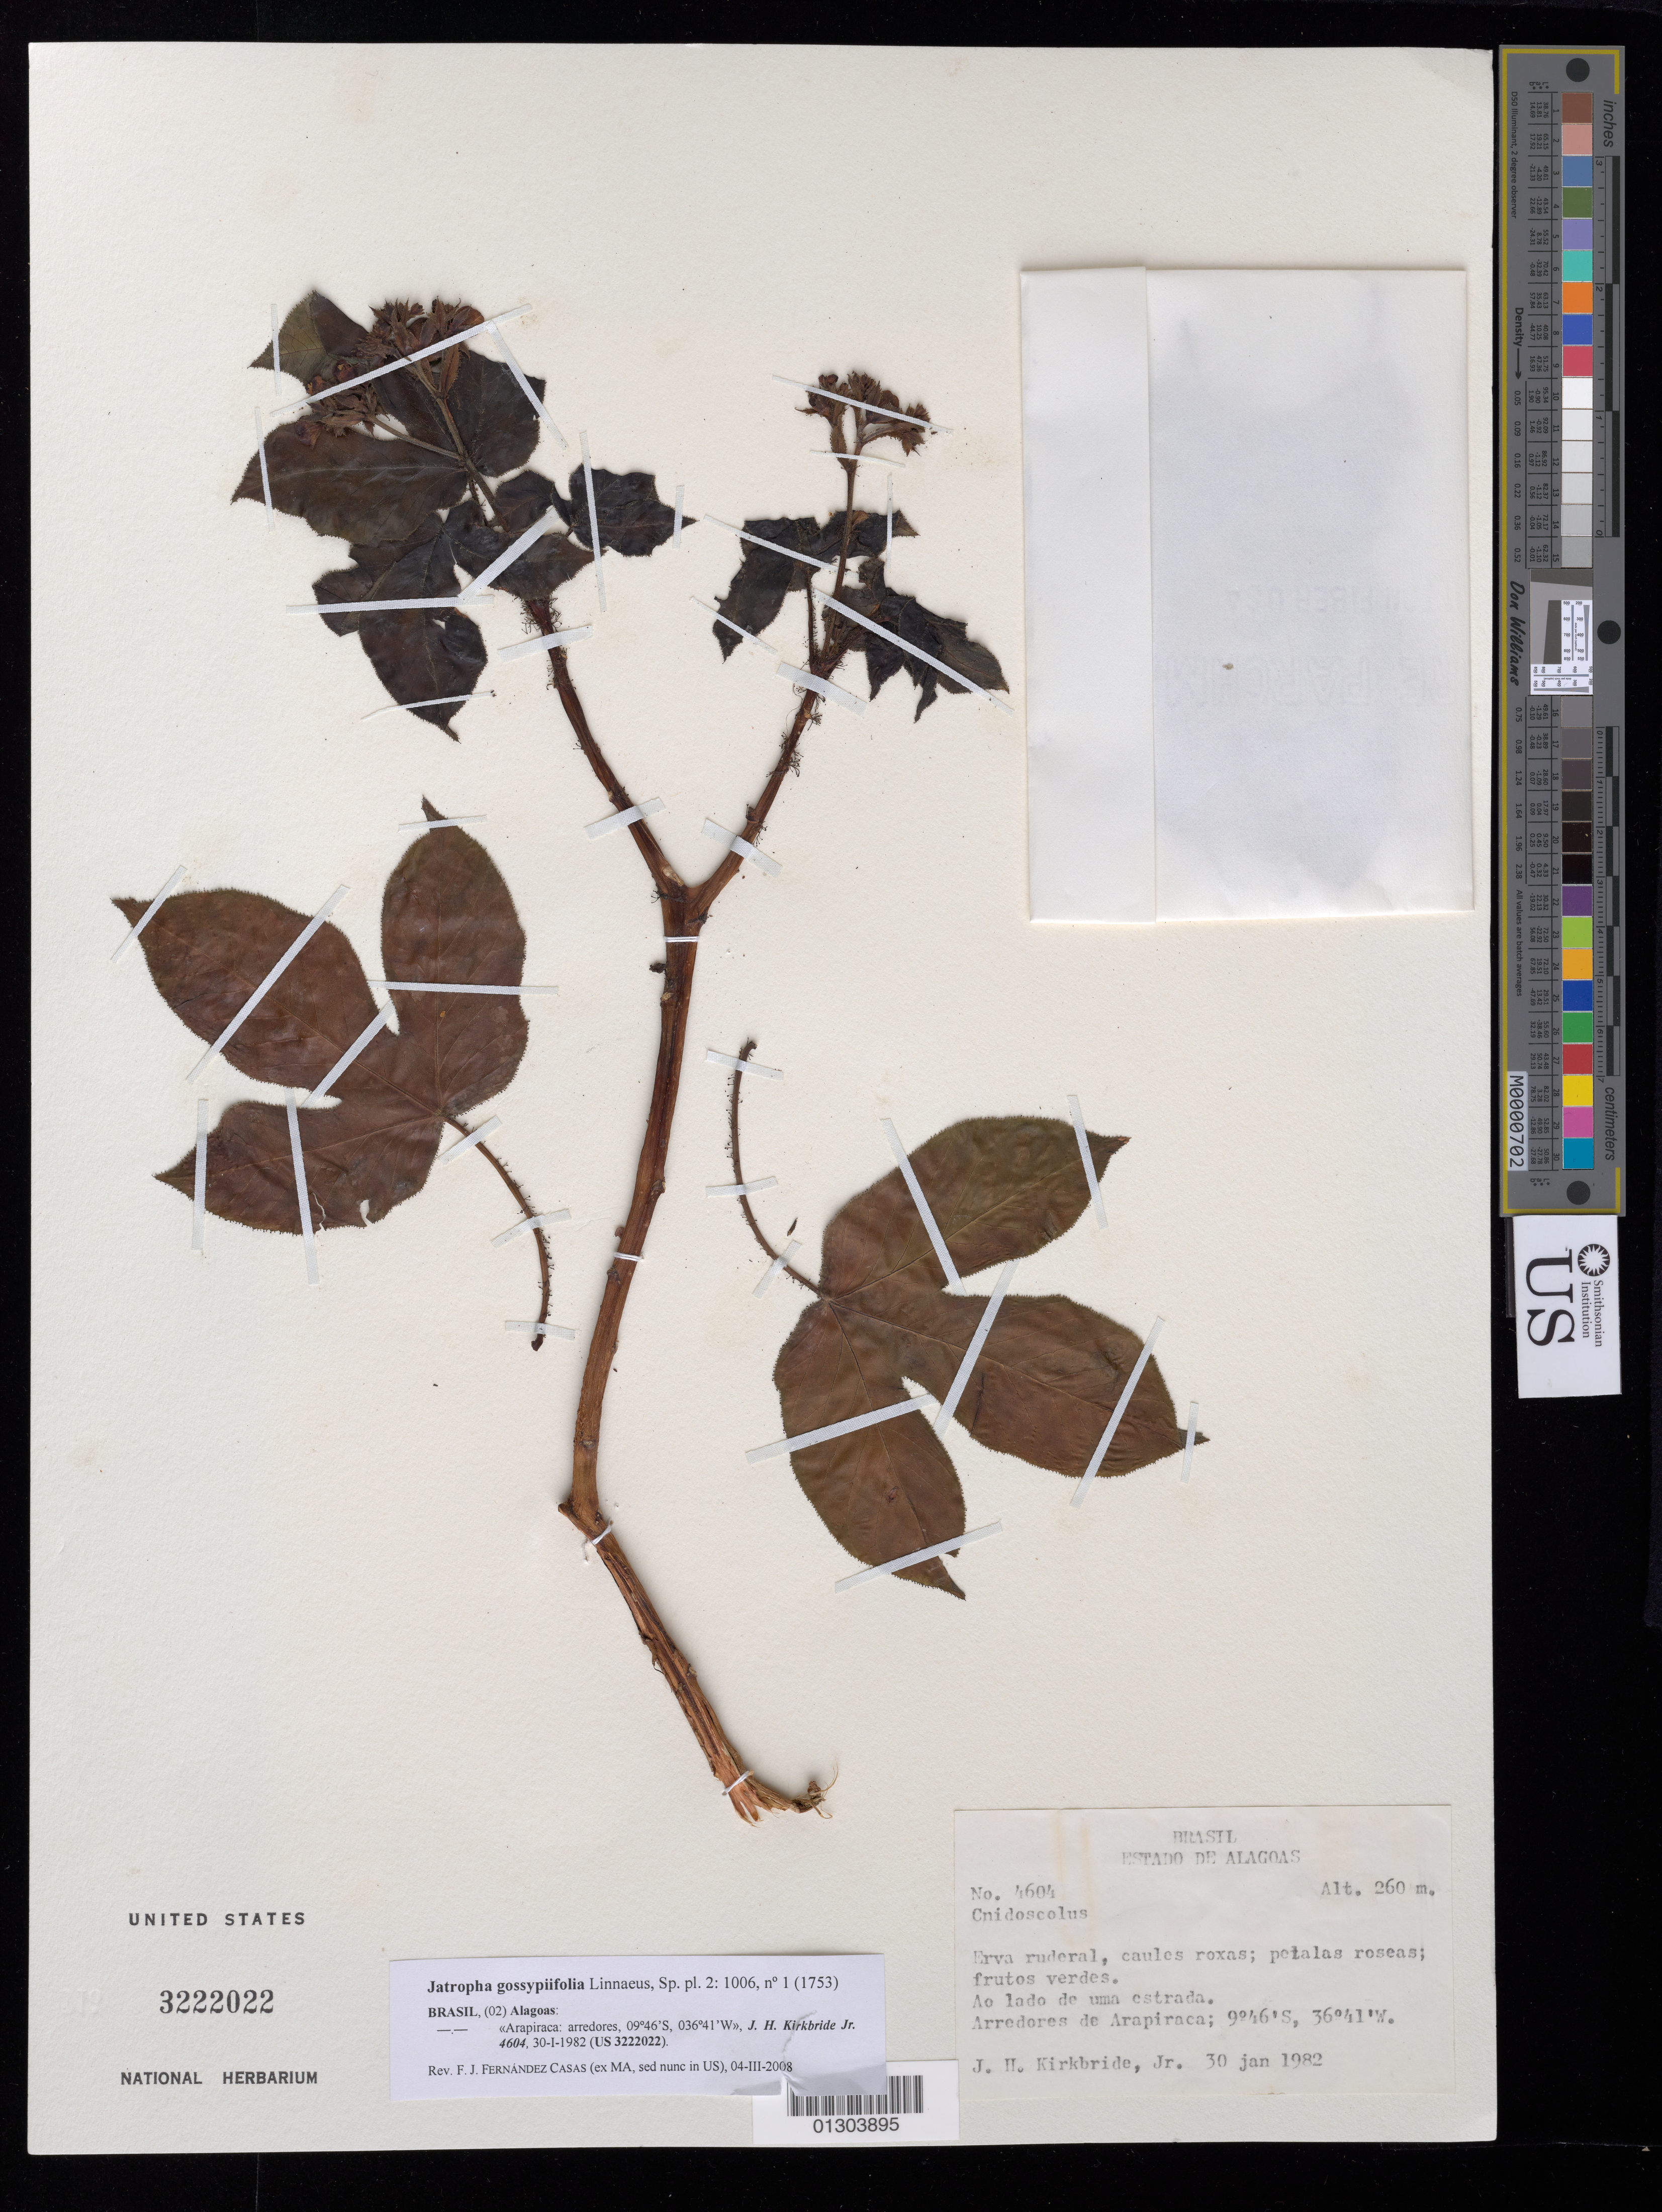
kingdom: Plantae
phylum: Tracheophyta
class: Magnoliopsida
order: Malpighiales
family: Euphorbiaceae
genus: Jatropha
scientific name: Jatropha gossypiifolia var. gossypiifolia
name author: L.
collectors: J. H. Kirkbride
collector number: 4604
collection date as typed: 30 Jan 1982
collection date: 1982-01-30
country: Brazil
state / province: Alagoas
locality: Arredores de Arapiraca.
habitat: Herb.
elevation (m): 260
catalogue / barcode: US 3222022